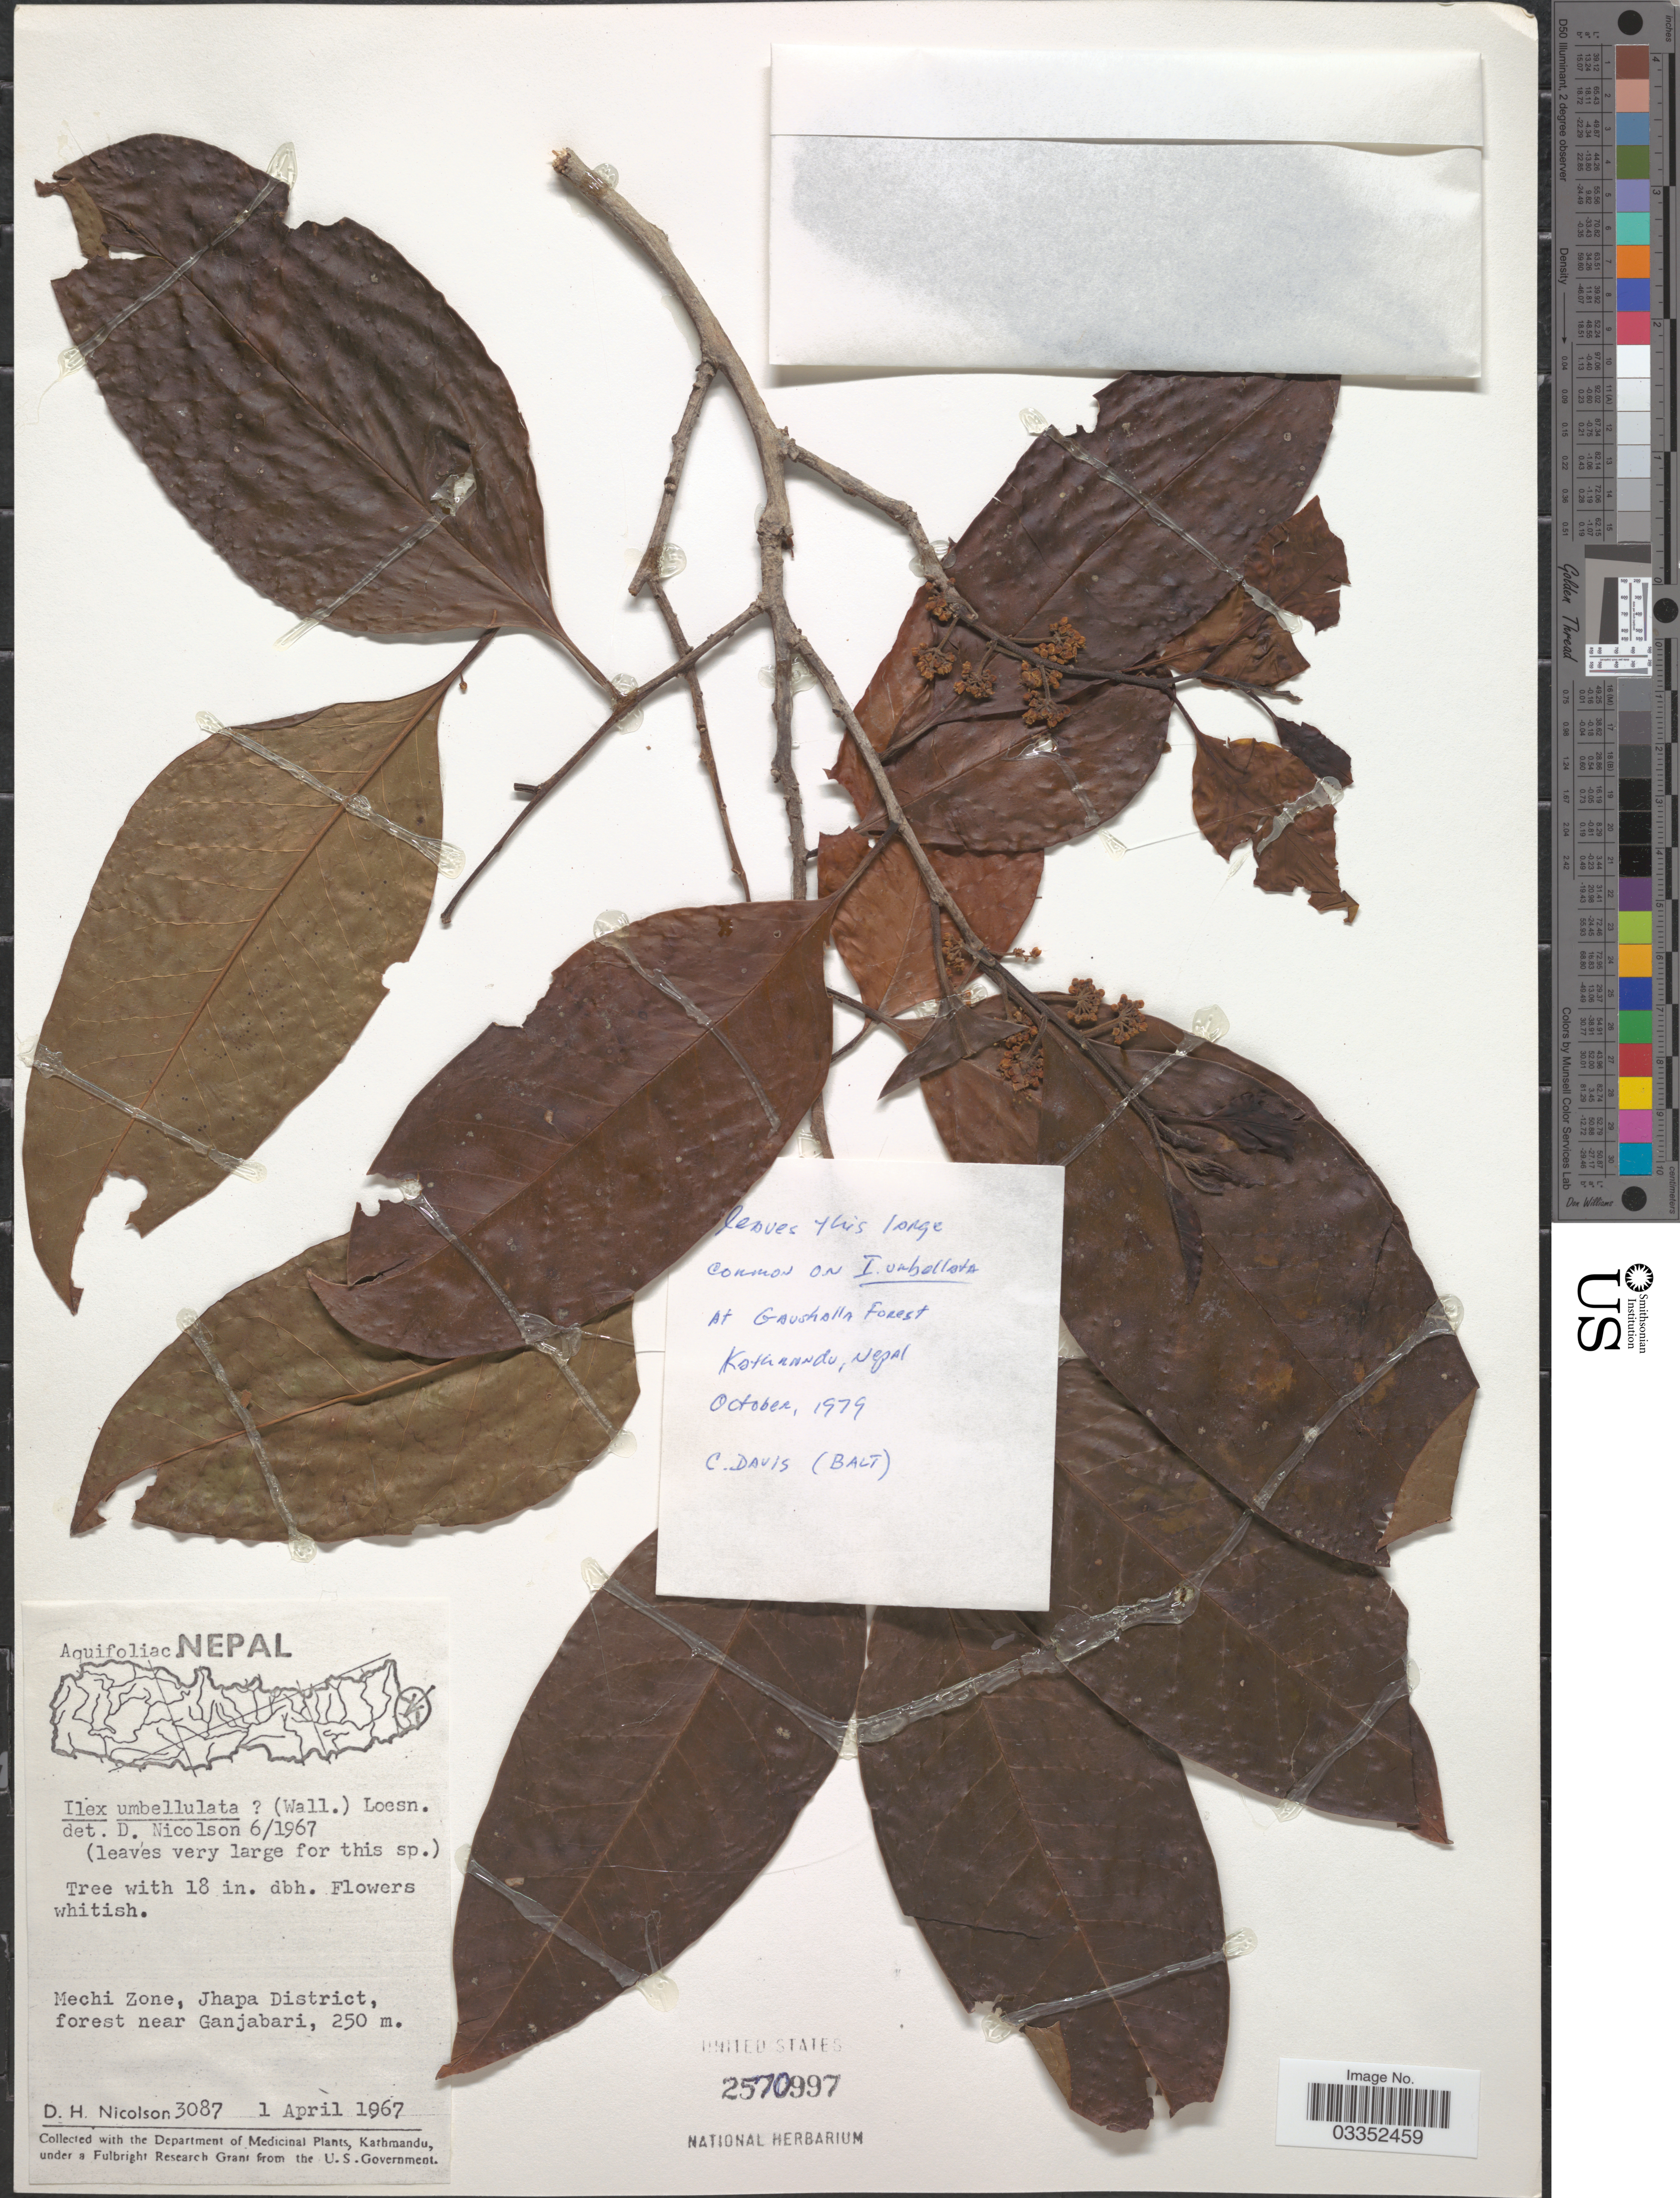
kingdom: Plantae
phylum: Tracheophyta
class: Magnoliopsida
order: Aquifoliales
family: Aquifoliaceae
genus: Ilex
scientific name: Ilex umbellata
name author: Klotzsch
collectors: D. H. Nicolson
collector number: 3087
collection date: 1967-04-01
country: Nepal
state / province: Mechi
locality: Mechi Zone, Jhapa District, forest near Ganjabari.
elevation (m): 250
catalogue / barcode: US 2570997